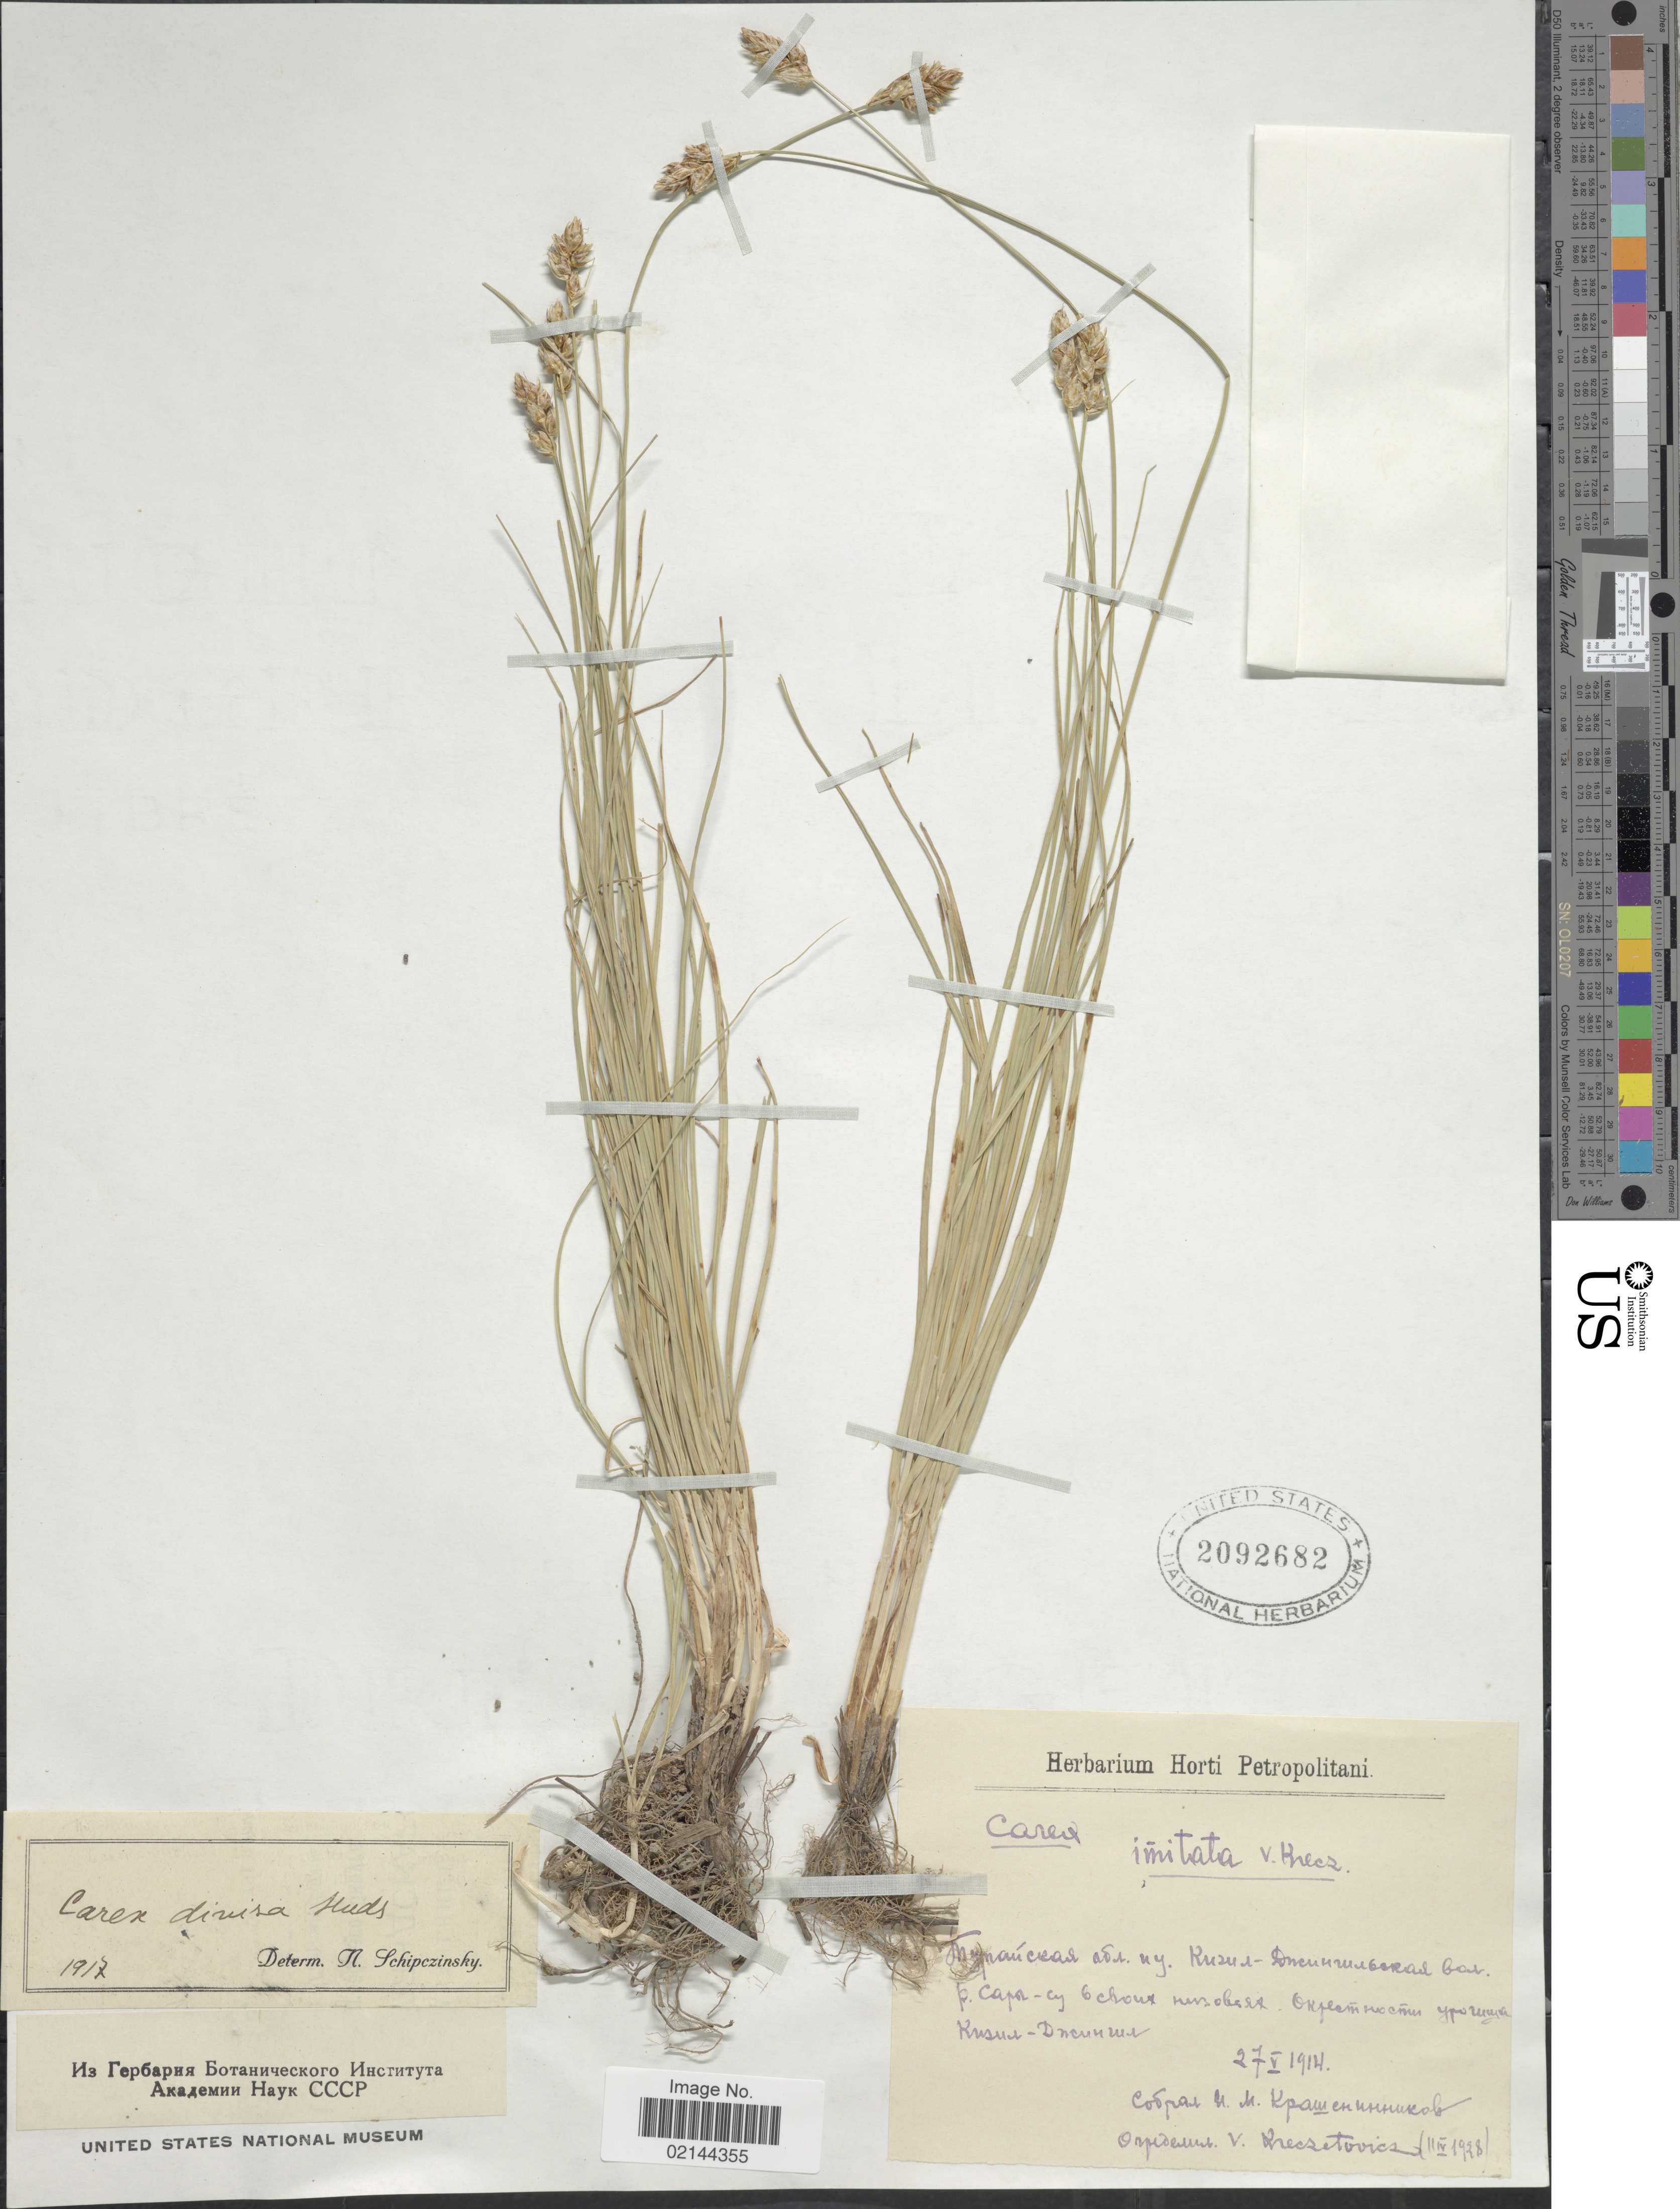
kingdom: Plantae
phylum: Tracheophyta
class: Liliopsida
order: Poales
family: Cyperaceae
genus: Carex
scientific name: Carex divisa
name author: Huds.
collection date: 1914-05-27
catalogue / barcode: US 2092682